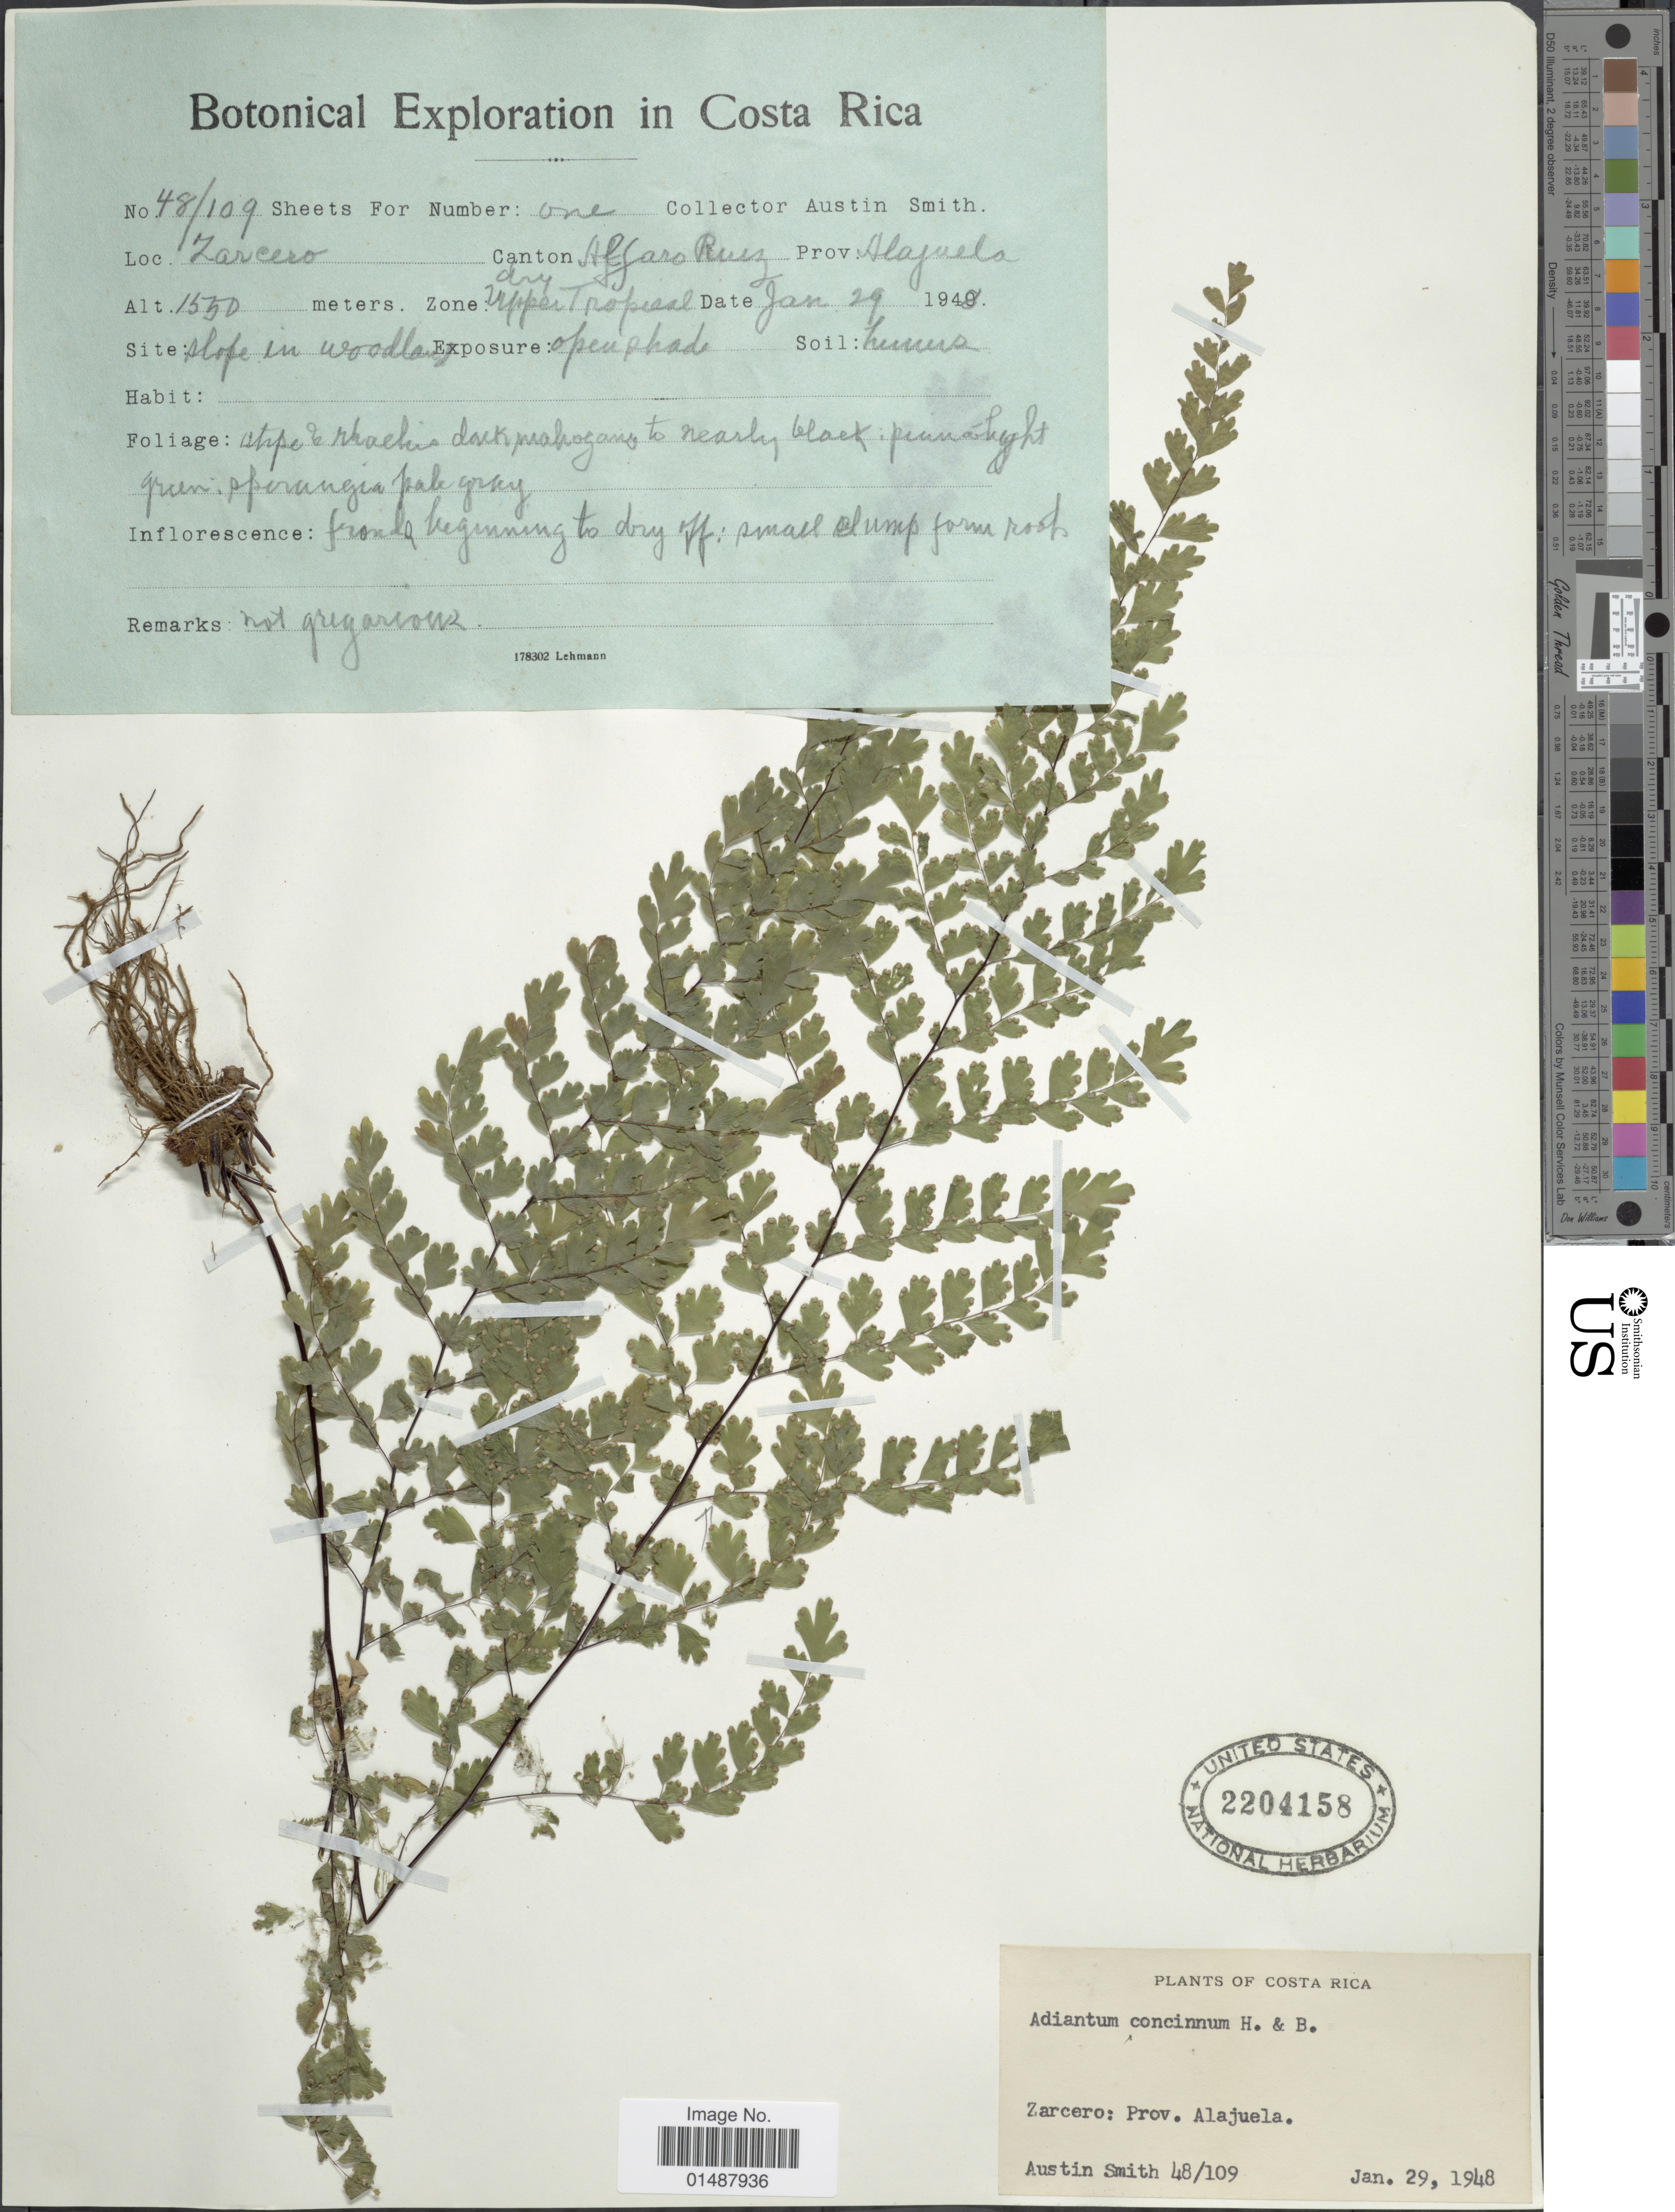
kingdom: Plantae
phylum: Tracheophyta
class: Polypodiopsida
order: Polypodiales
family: Pteridaceae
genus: Adiantum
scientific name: Adiantum concinnum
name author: Humb. & Bonpl. ex Willd.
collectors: Aust P. Smith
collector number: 48/109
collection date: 1948-01-29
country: Costa Rica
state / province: Alajuela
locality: Zarcero: Prov. Alajuela, Canton Alfaro Ruez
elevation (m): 1550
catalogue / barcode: US 2204158